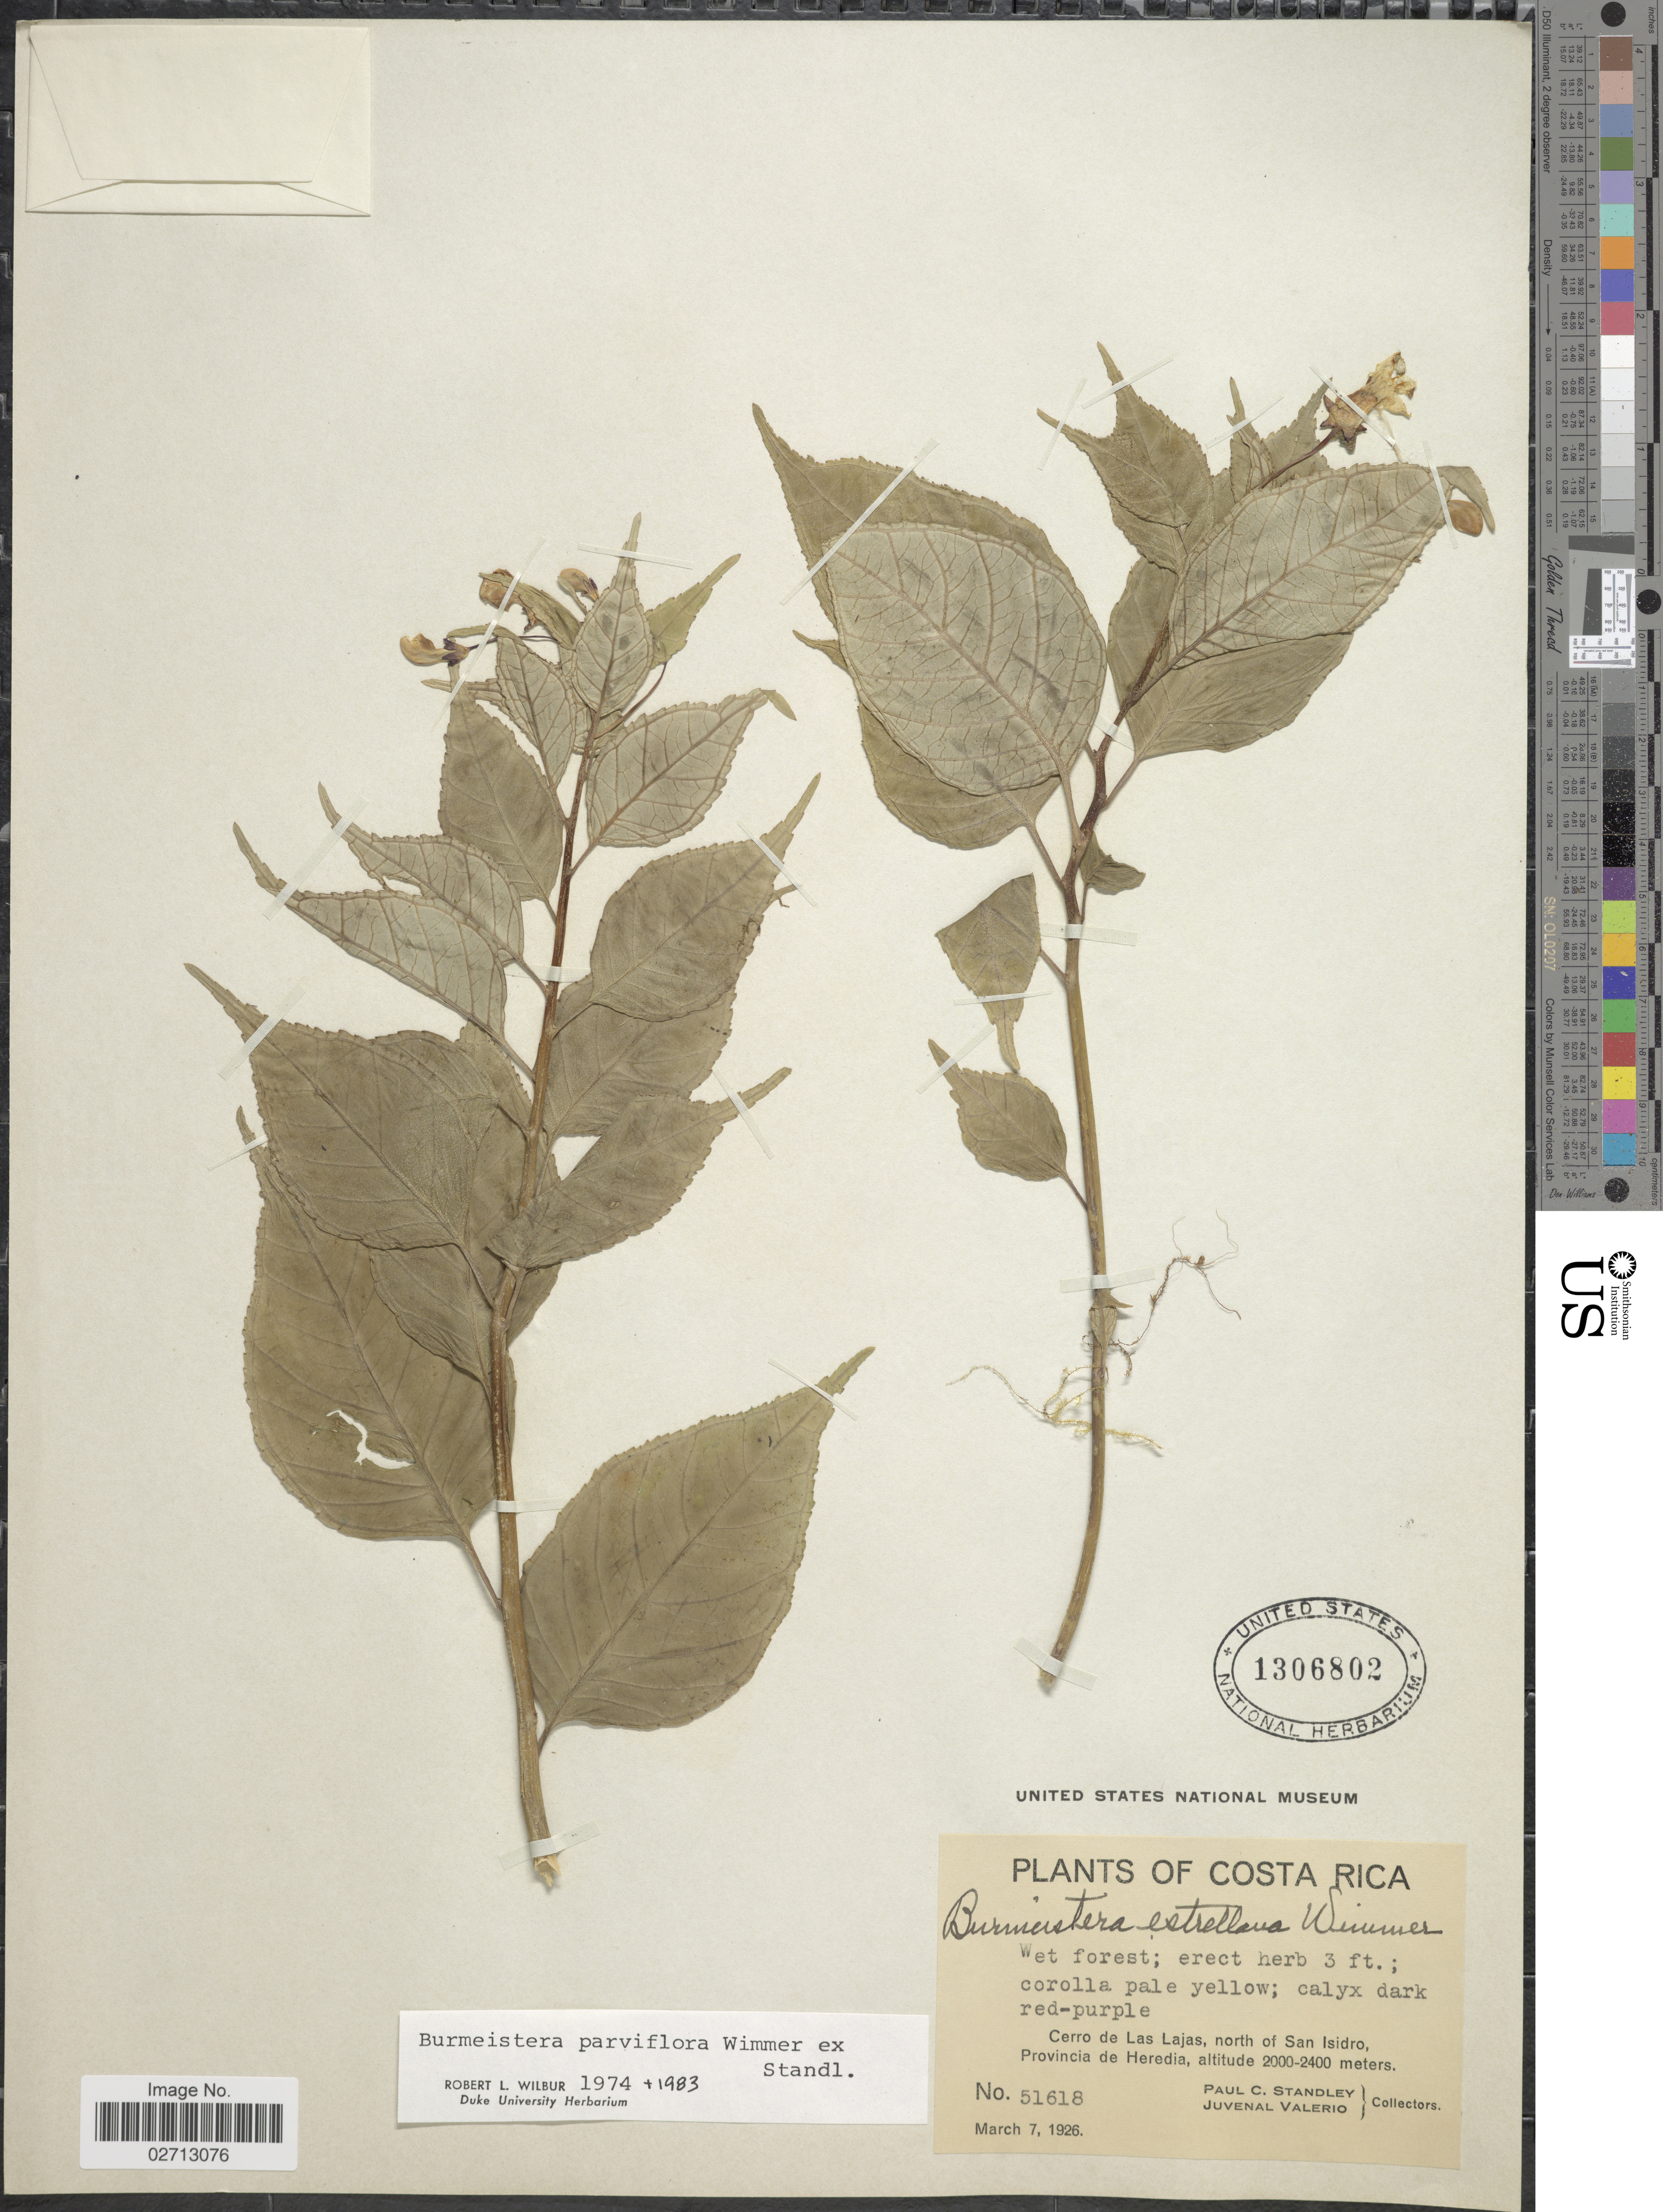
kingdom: Plantae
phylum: Tracheophyta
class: Magnoliopsida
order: Asterales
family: Campanulaceae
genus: Burmeistera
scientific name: Burmeistera parviflora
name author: E. Wimm. ex Standl.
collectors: P. C. Standley & J. Valerio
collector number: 51618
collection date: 1926-03-07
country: Costa Rica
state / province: Heredia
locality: Cerro de las Lajas, north of San Isidro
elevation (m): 2000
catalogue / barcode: US 1306802